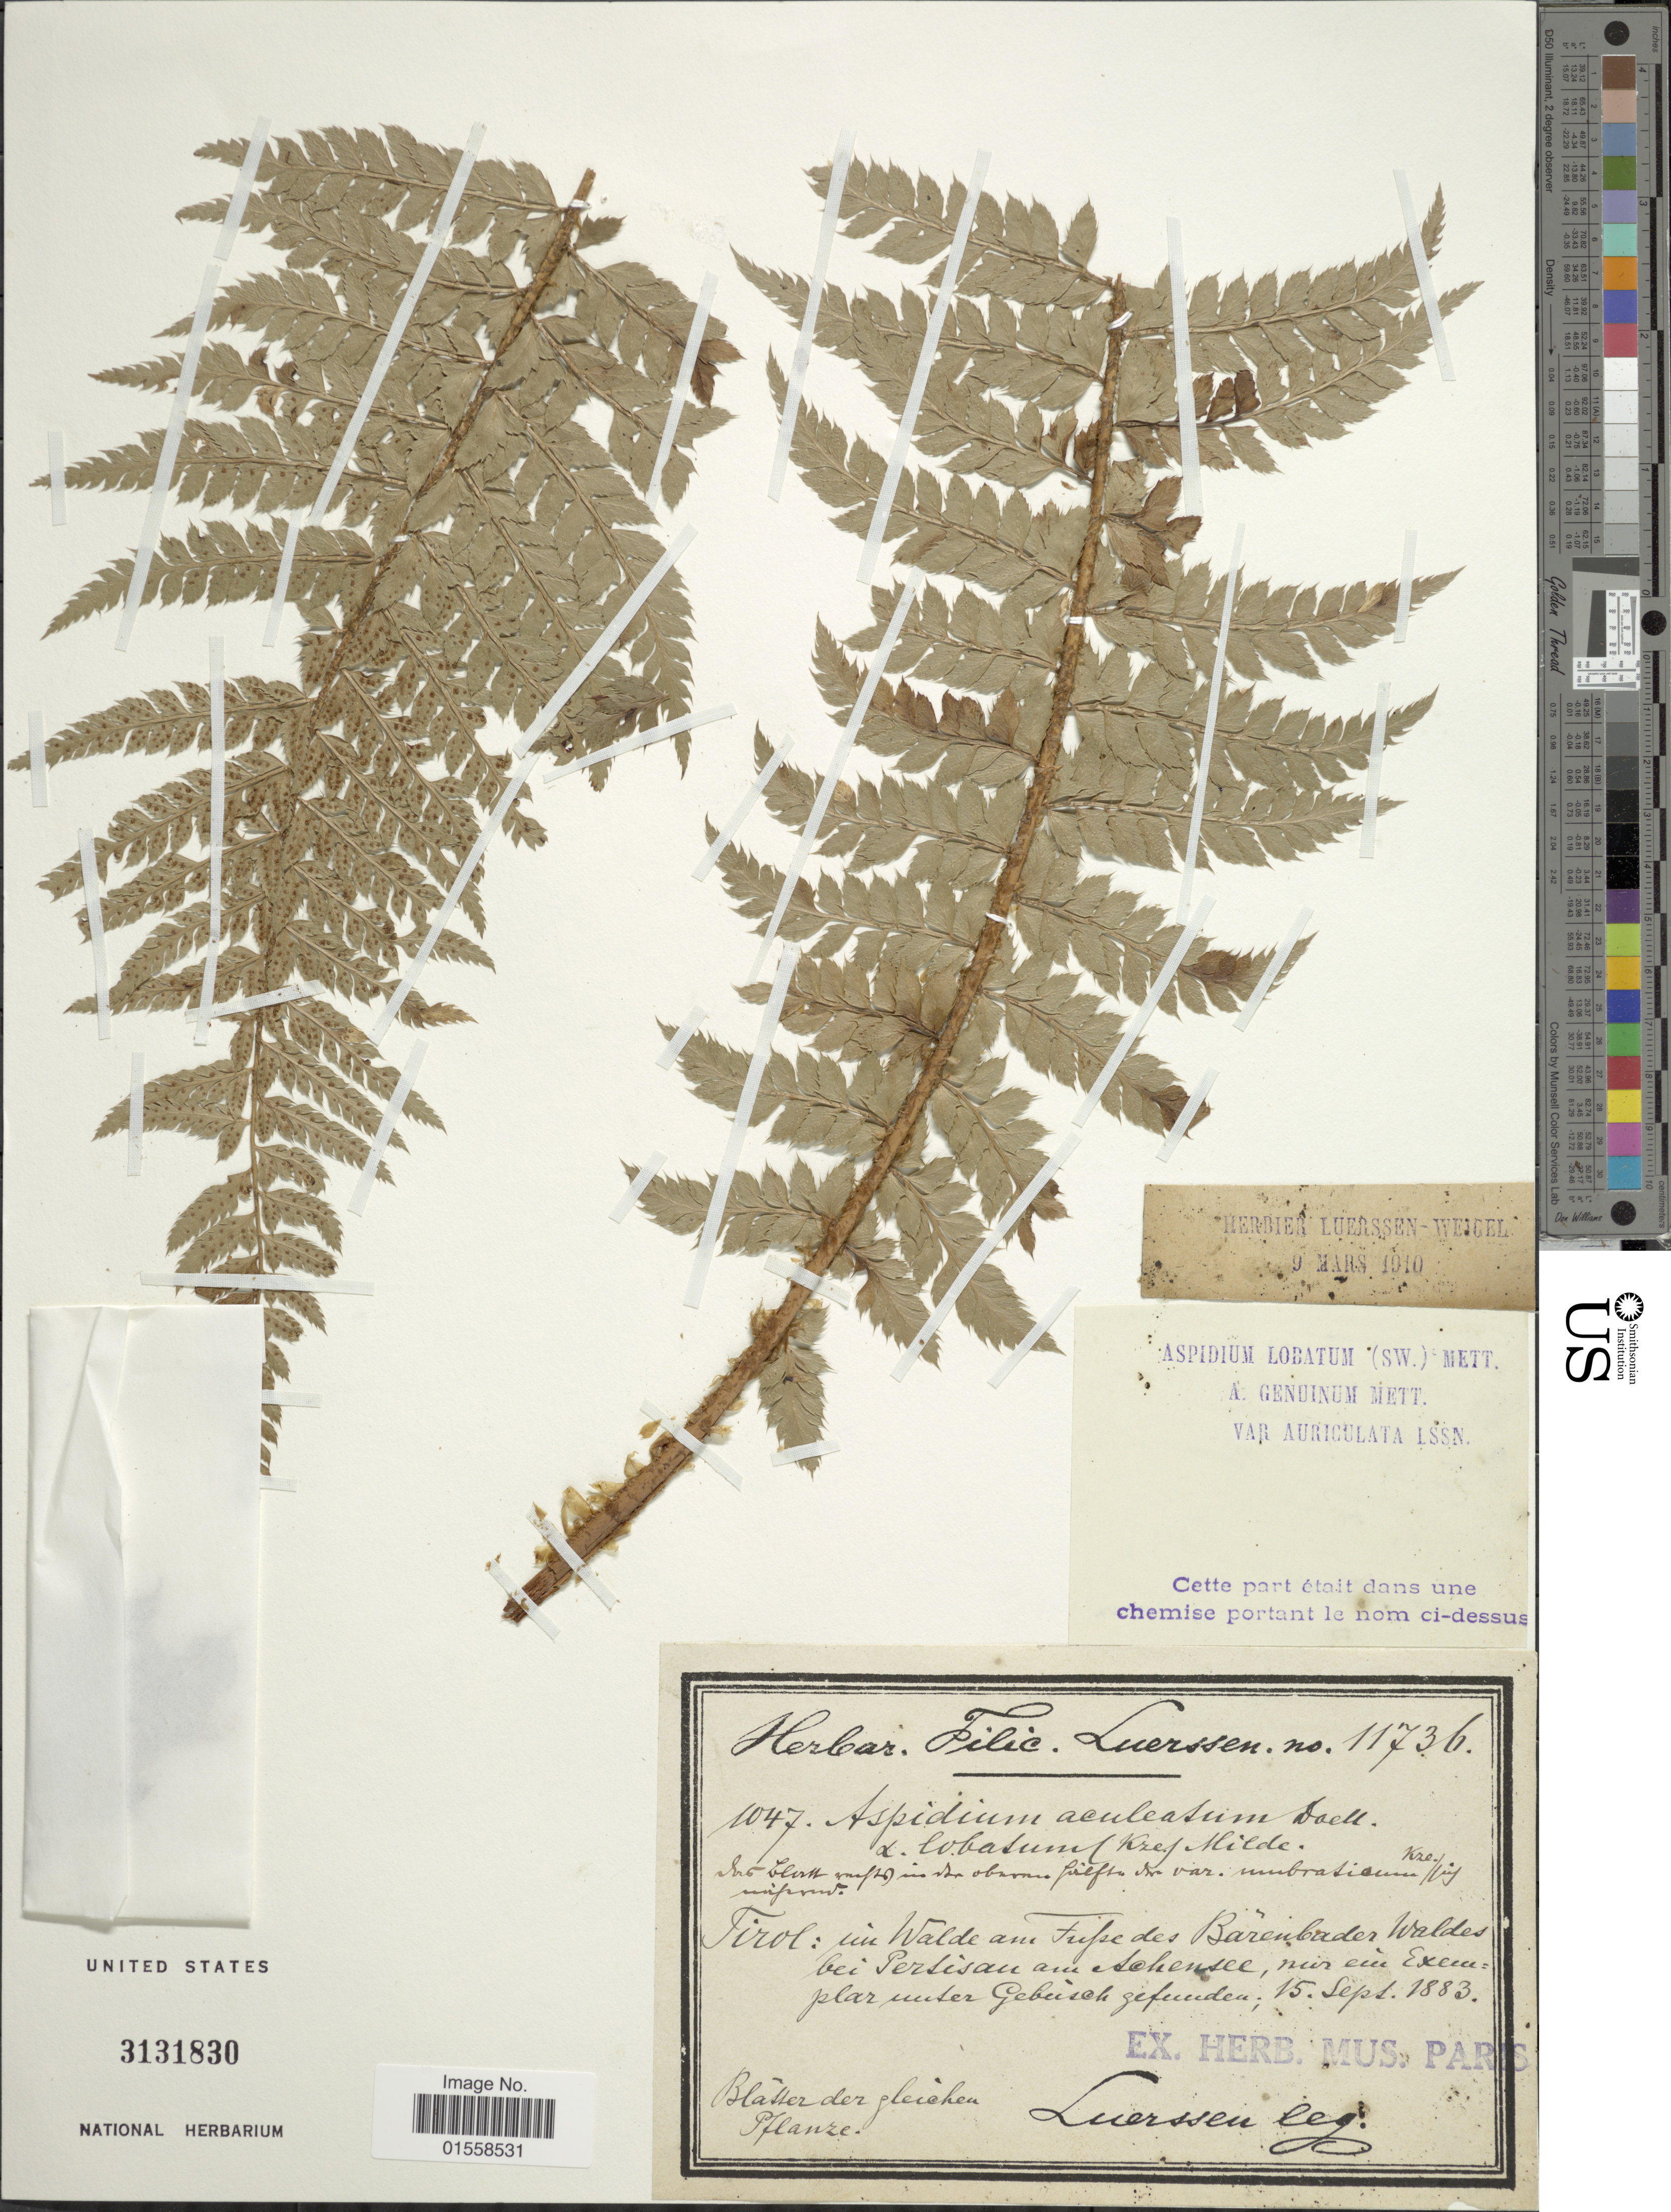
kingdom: Plantae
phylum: Tracheophyta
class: Polypodiopsida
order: Polypodiales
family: Dryopteridaceae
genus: Polystichum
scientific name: Polystichum aculeatum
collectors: Luerssen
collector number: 11736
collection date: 1883-09-15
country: Austria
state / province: Tirol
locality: Tirol: im Walde am Fufse des Barenbader Waldes bei Pertisau am Achensee.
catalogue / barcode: US 3131830